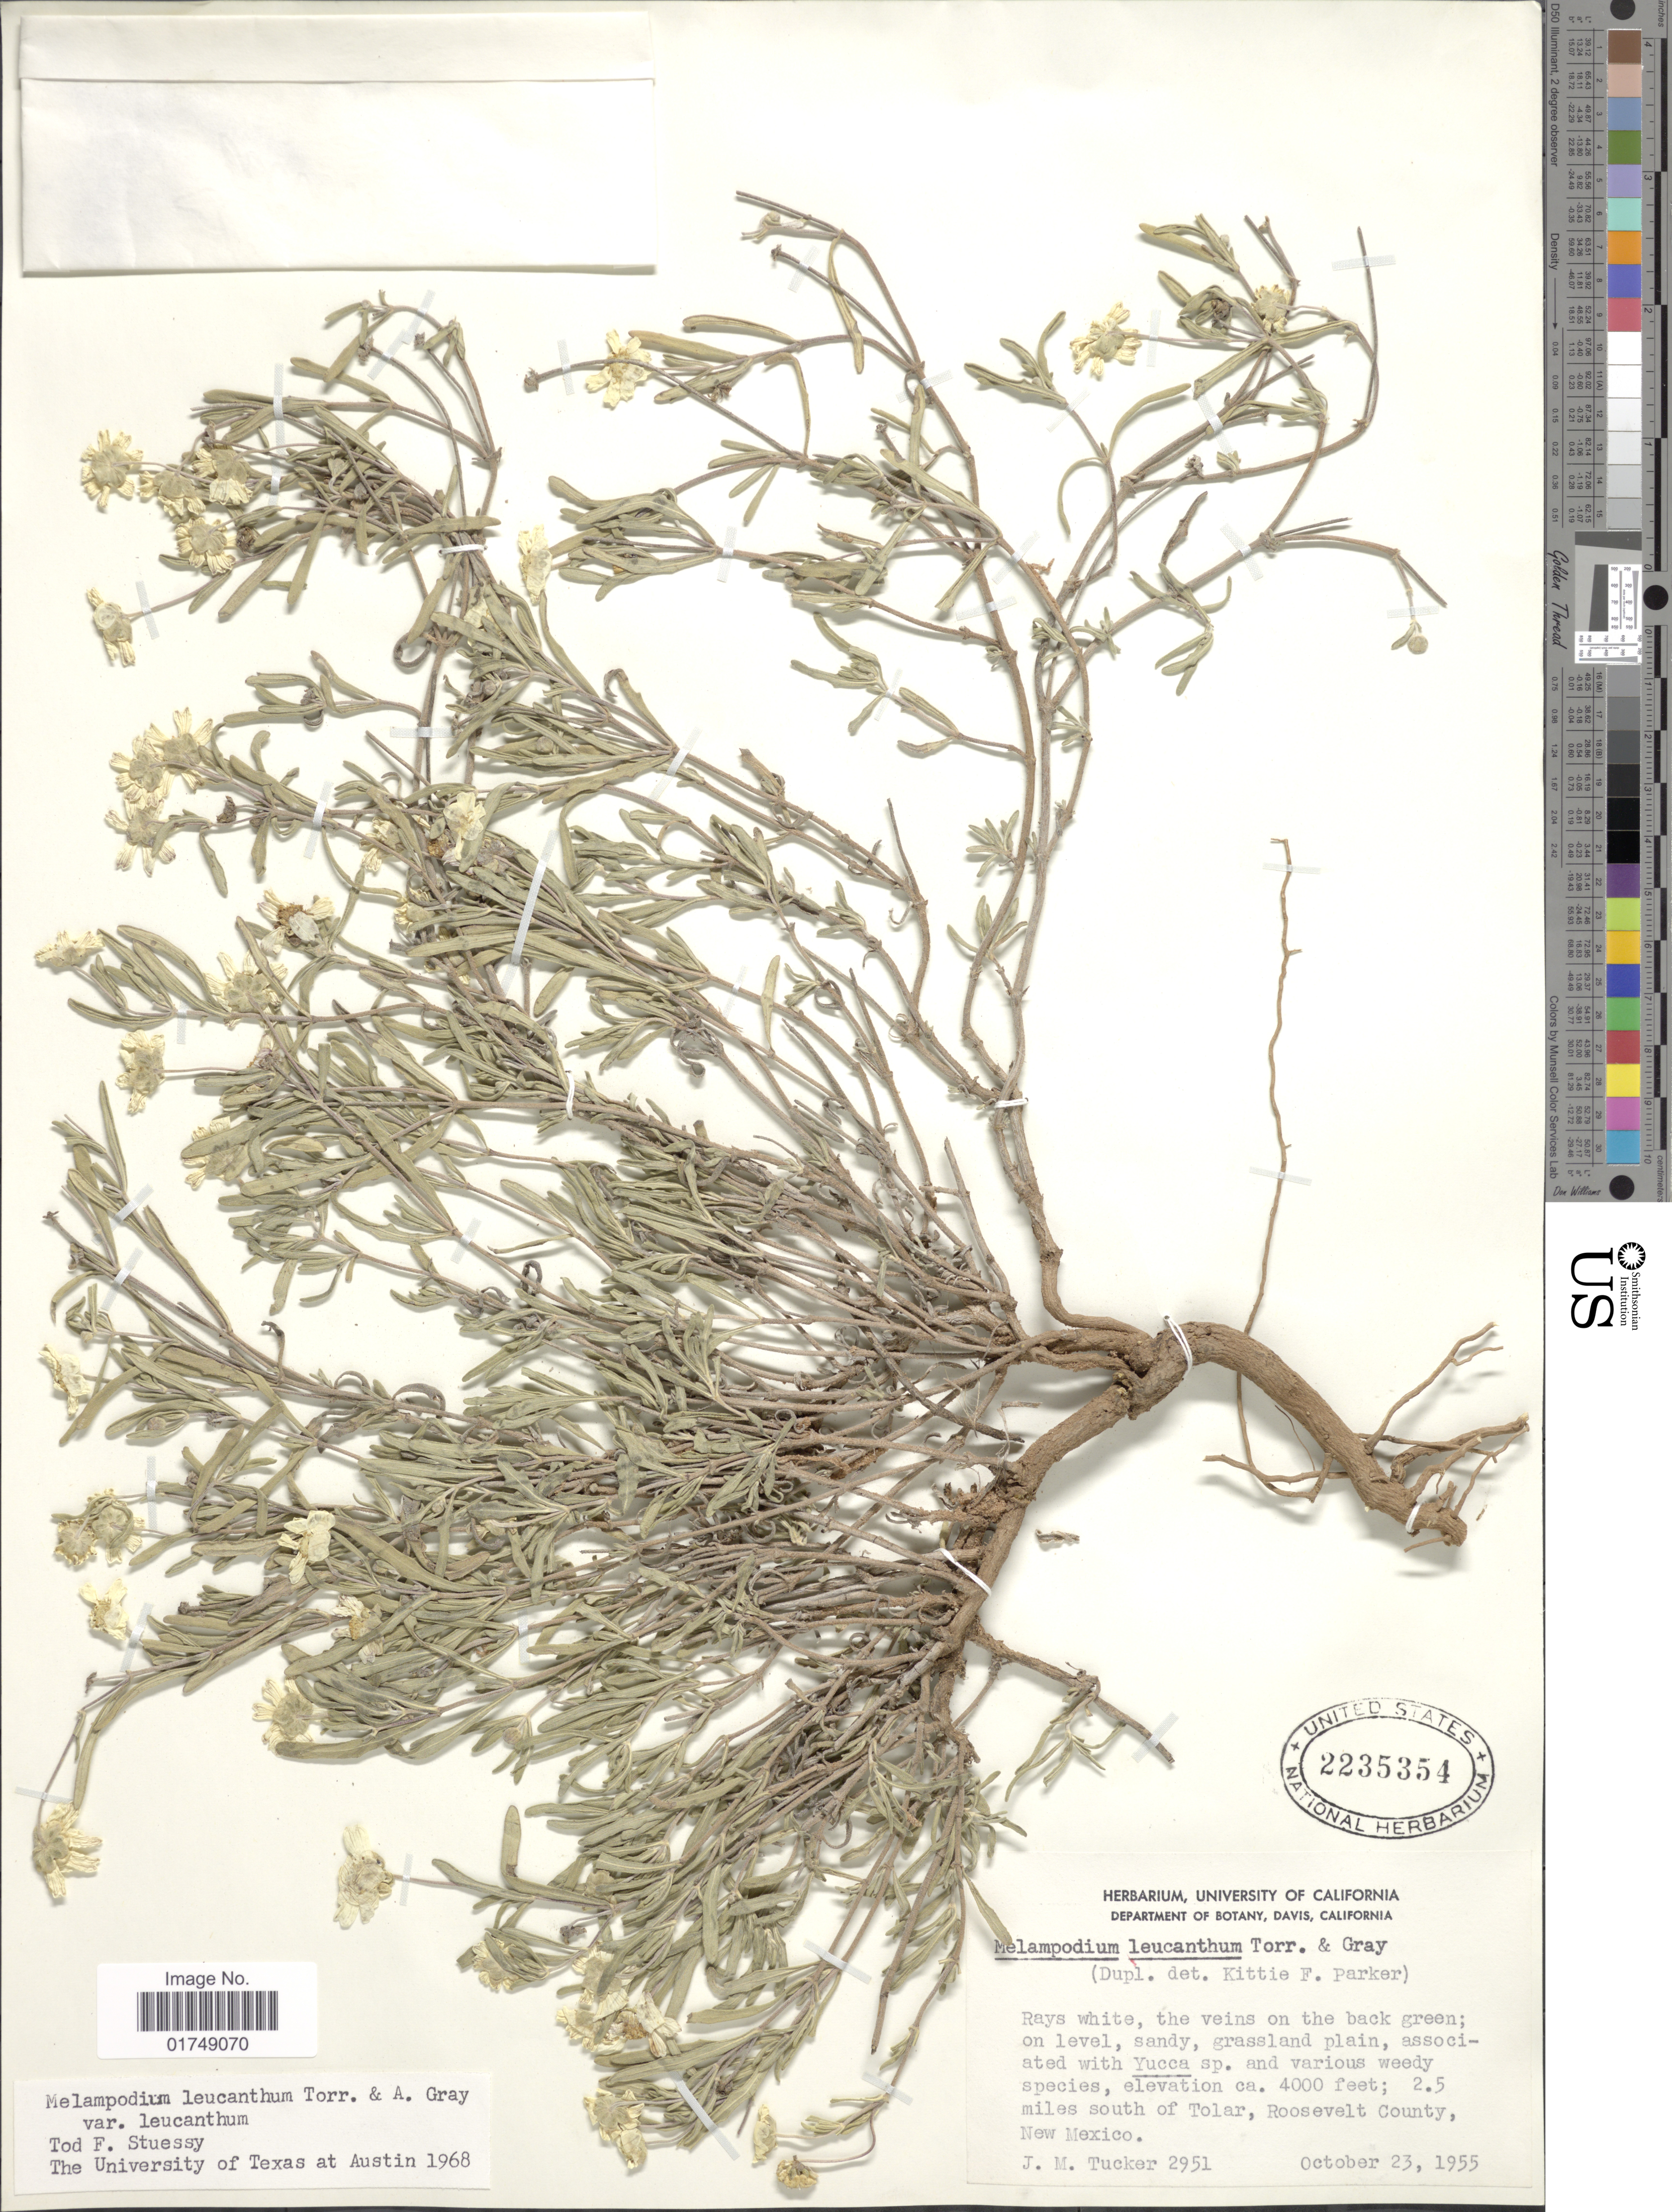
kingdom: Plantae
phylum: Tracheophyta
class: Magnoliopsida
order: Asterales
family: Asteraceae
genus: Melampodium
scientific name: Melampodium leucanthum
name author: Torr. & A. Gray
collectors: J. M. Tucker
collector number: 2951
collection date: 1955-10-23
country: United States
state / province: New Mexico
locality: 2.5 miles south of Tolar, Roosevelt County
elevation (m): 1219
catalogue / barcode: US 2235354